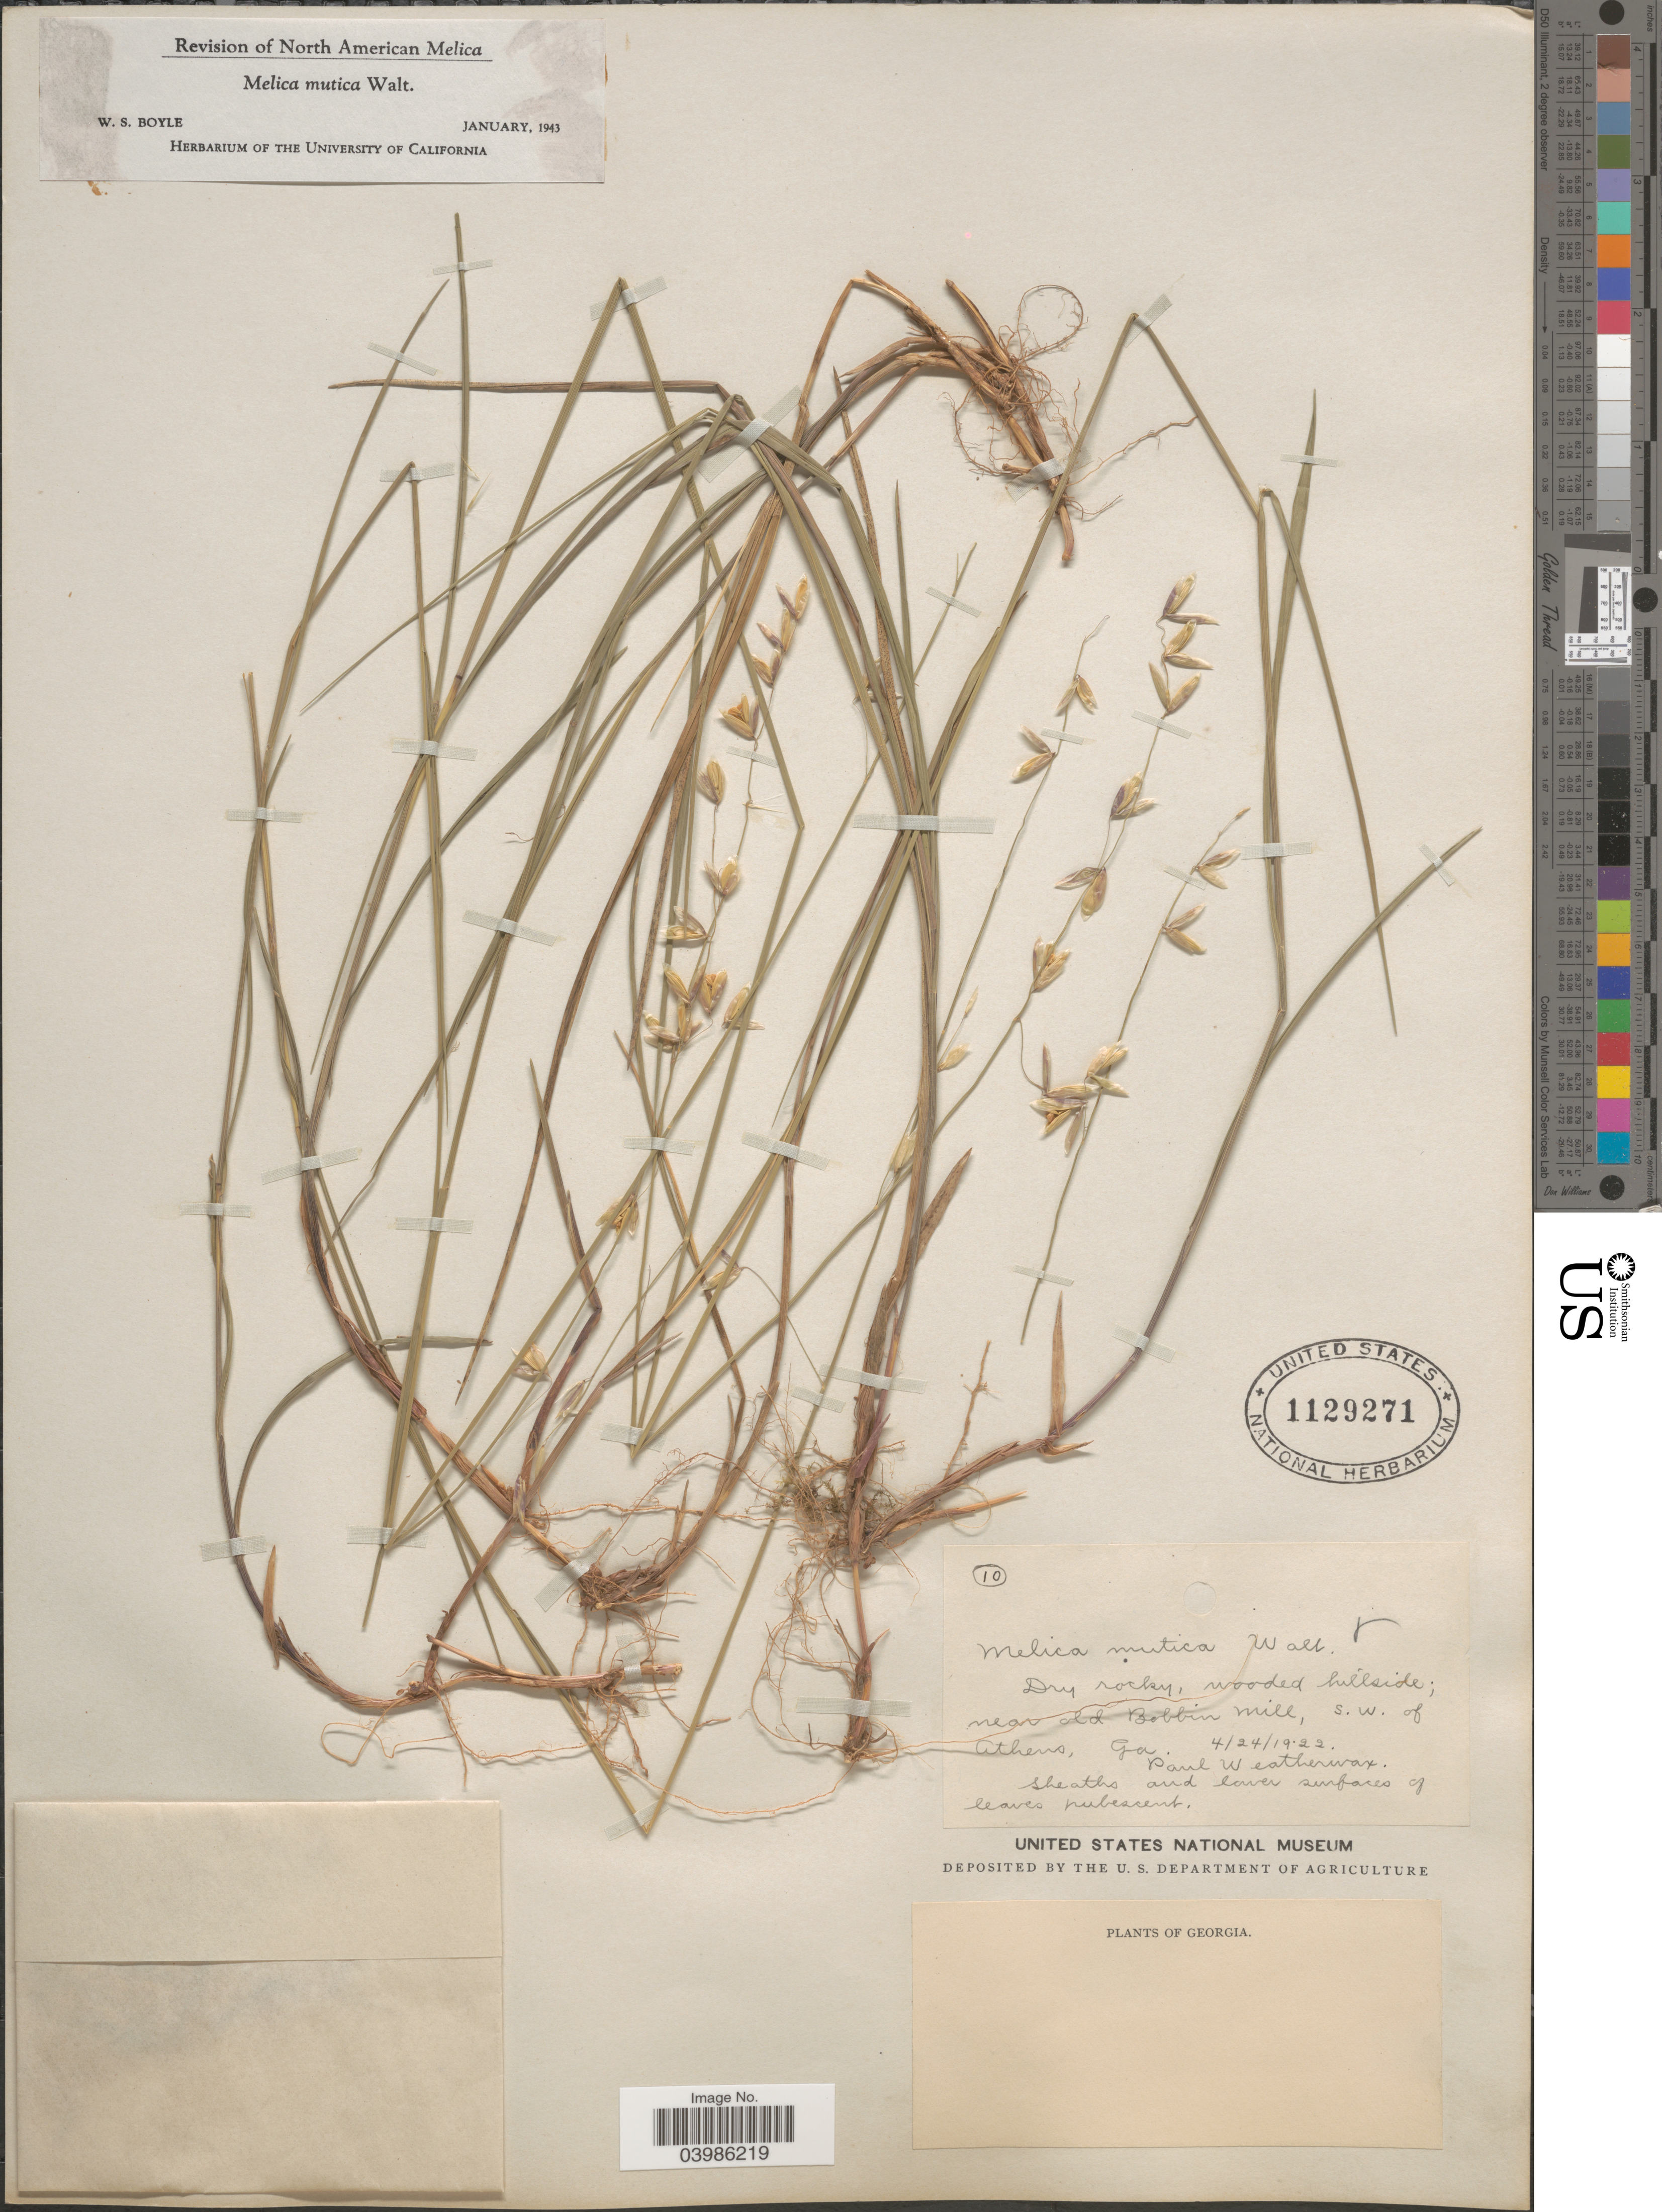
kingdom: Plantae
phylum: Tracheophyta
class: Liliopsida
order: Poales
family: Poaceae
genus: Melica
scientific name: Melica mutica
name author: Walter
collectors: P. Weatherwax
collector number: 10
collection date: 1922-04-24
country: United States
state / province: Georgia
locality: Near old Bobbin Mill, S. W. of Athens.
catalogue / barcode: US 1129271